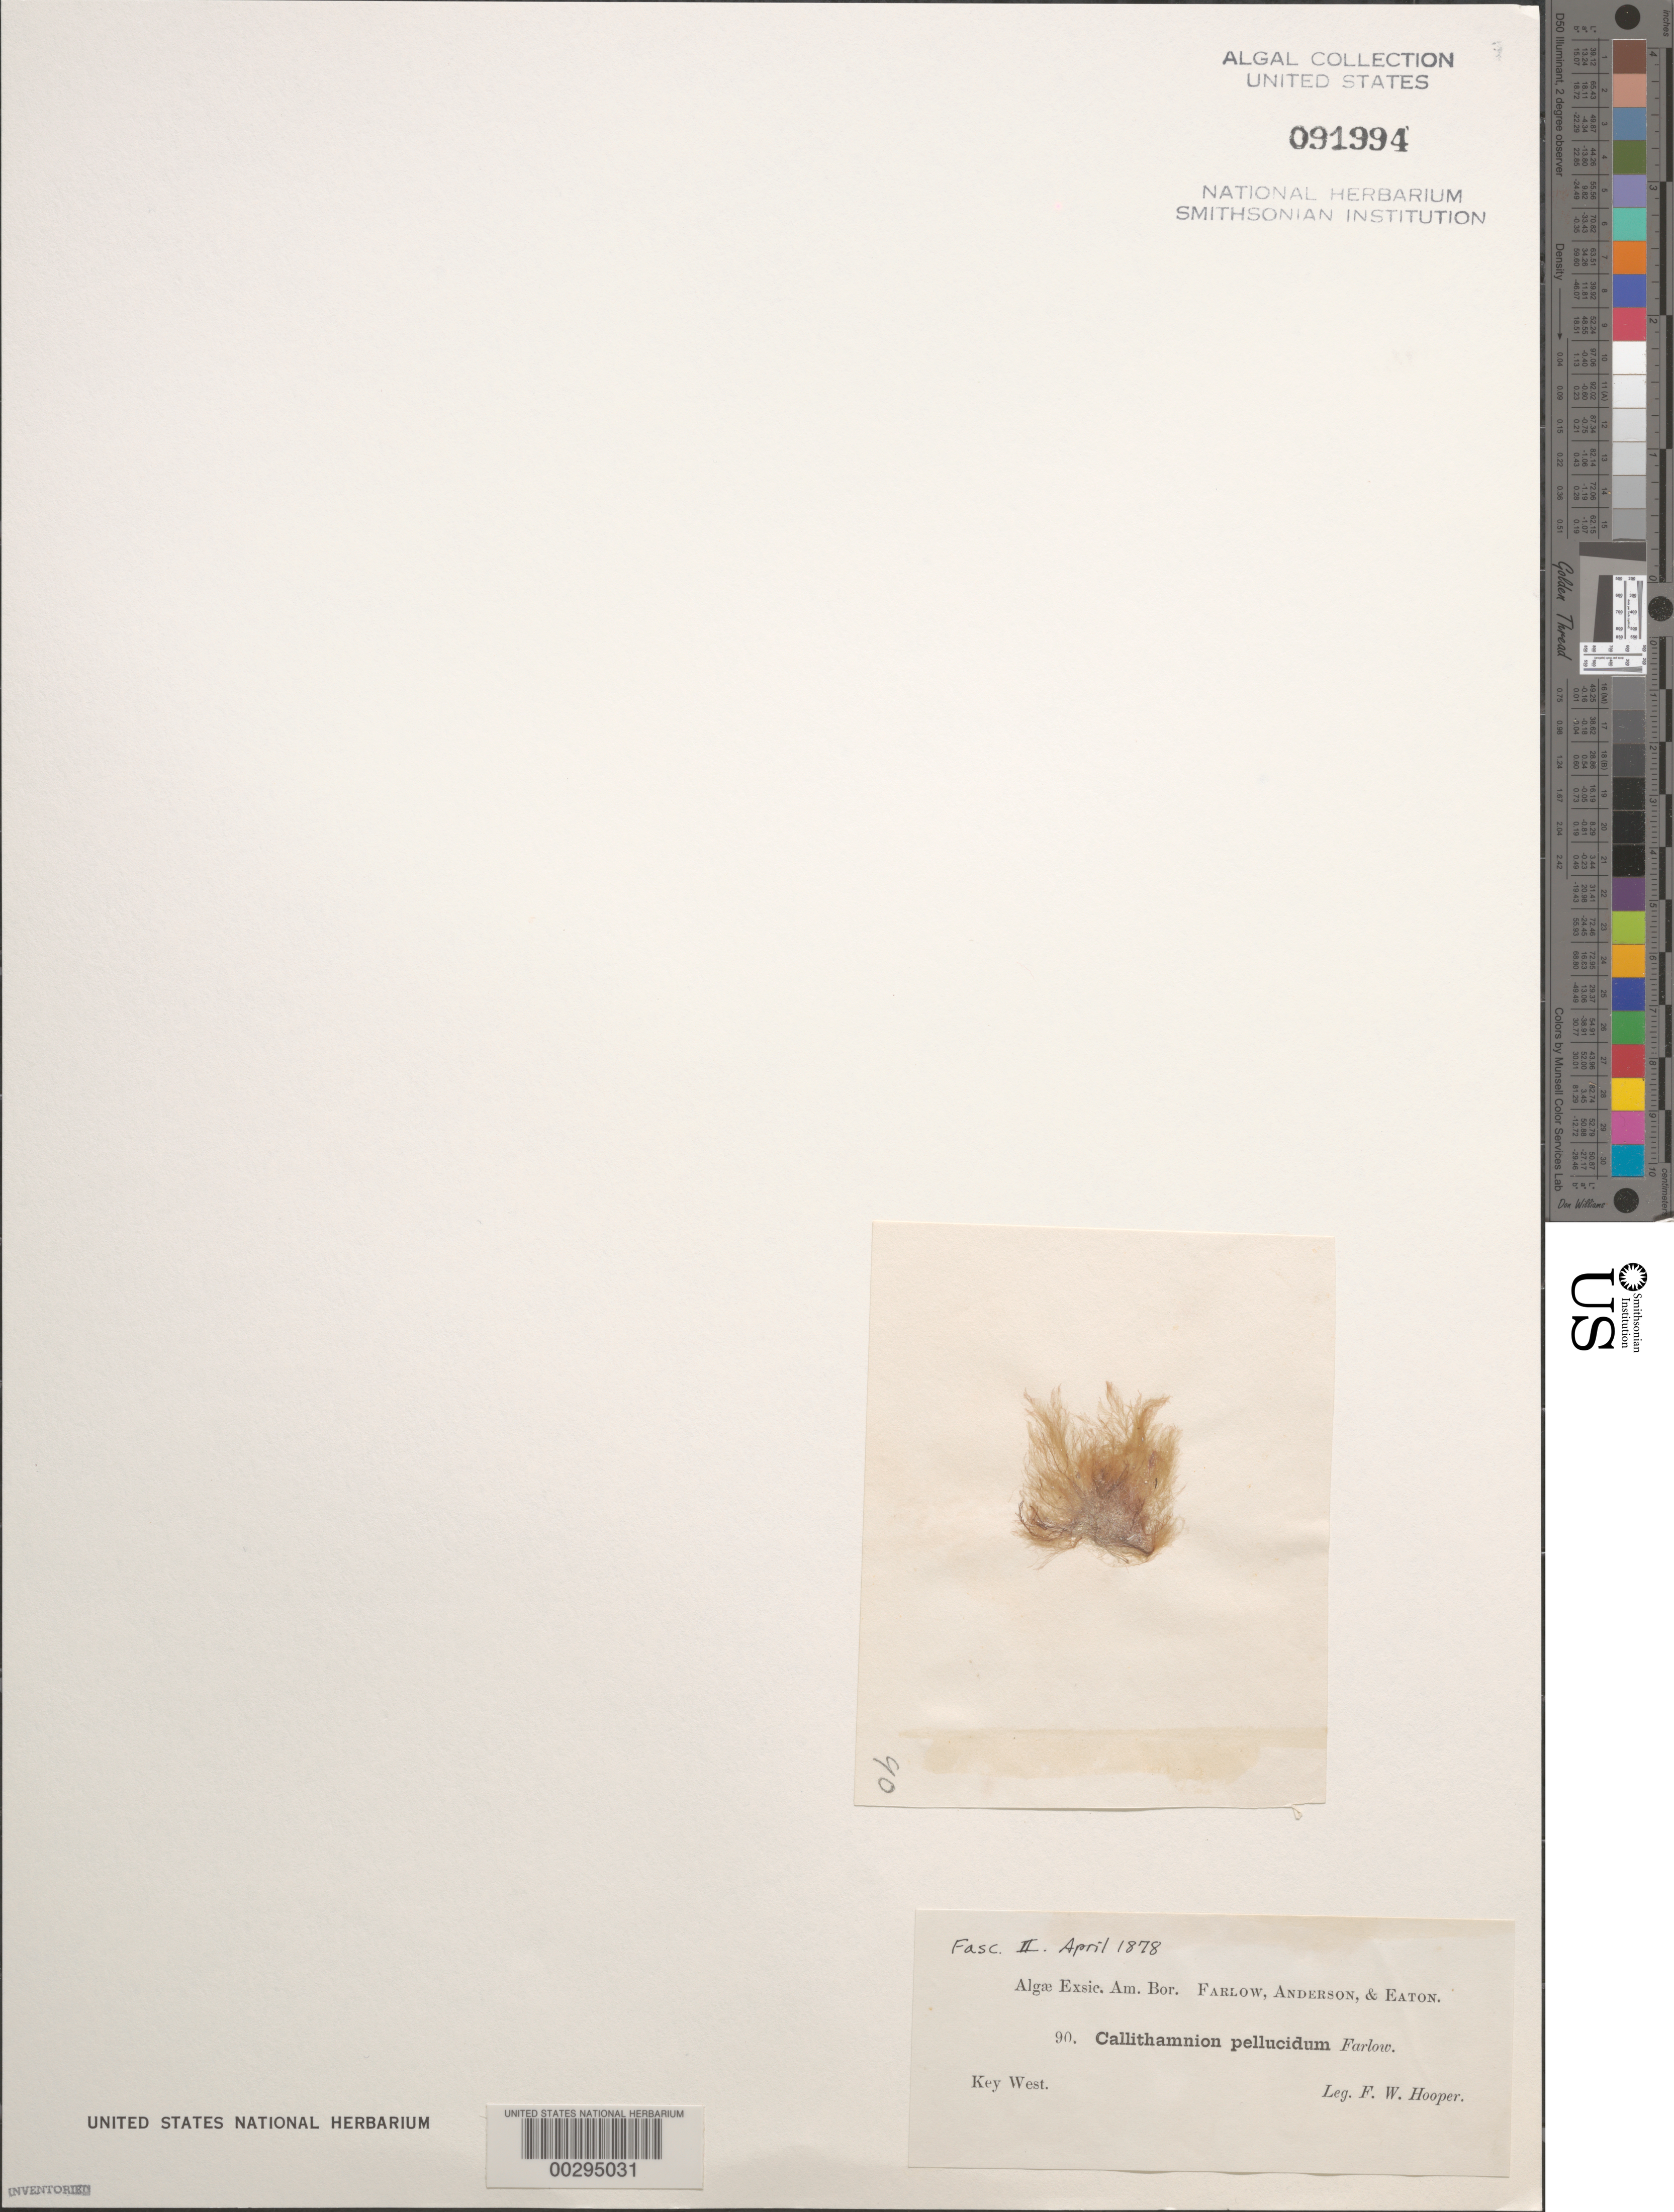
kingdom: Plantae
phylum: Rhodophyta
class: Florideophyceae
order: Ceramiales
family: Ceramiaceae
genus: Macrothamnion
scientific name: Macrothamnion pellucidum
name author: (Harv.) Wollaston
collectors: F. Hooper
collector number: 90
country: United States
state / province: Florida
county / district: Monroe County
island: Key West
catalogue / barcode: US 91994